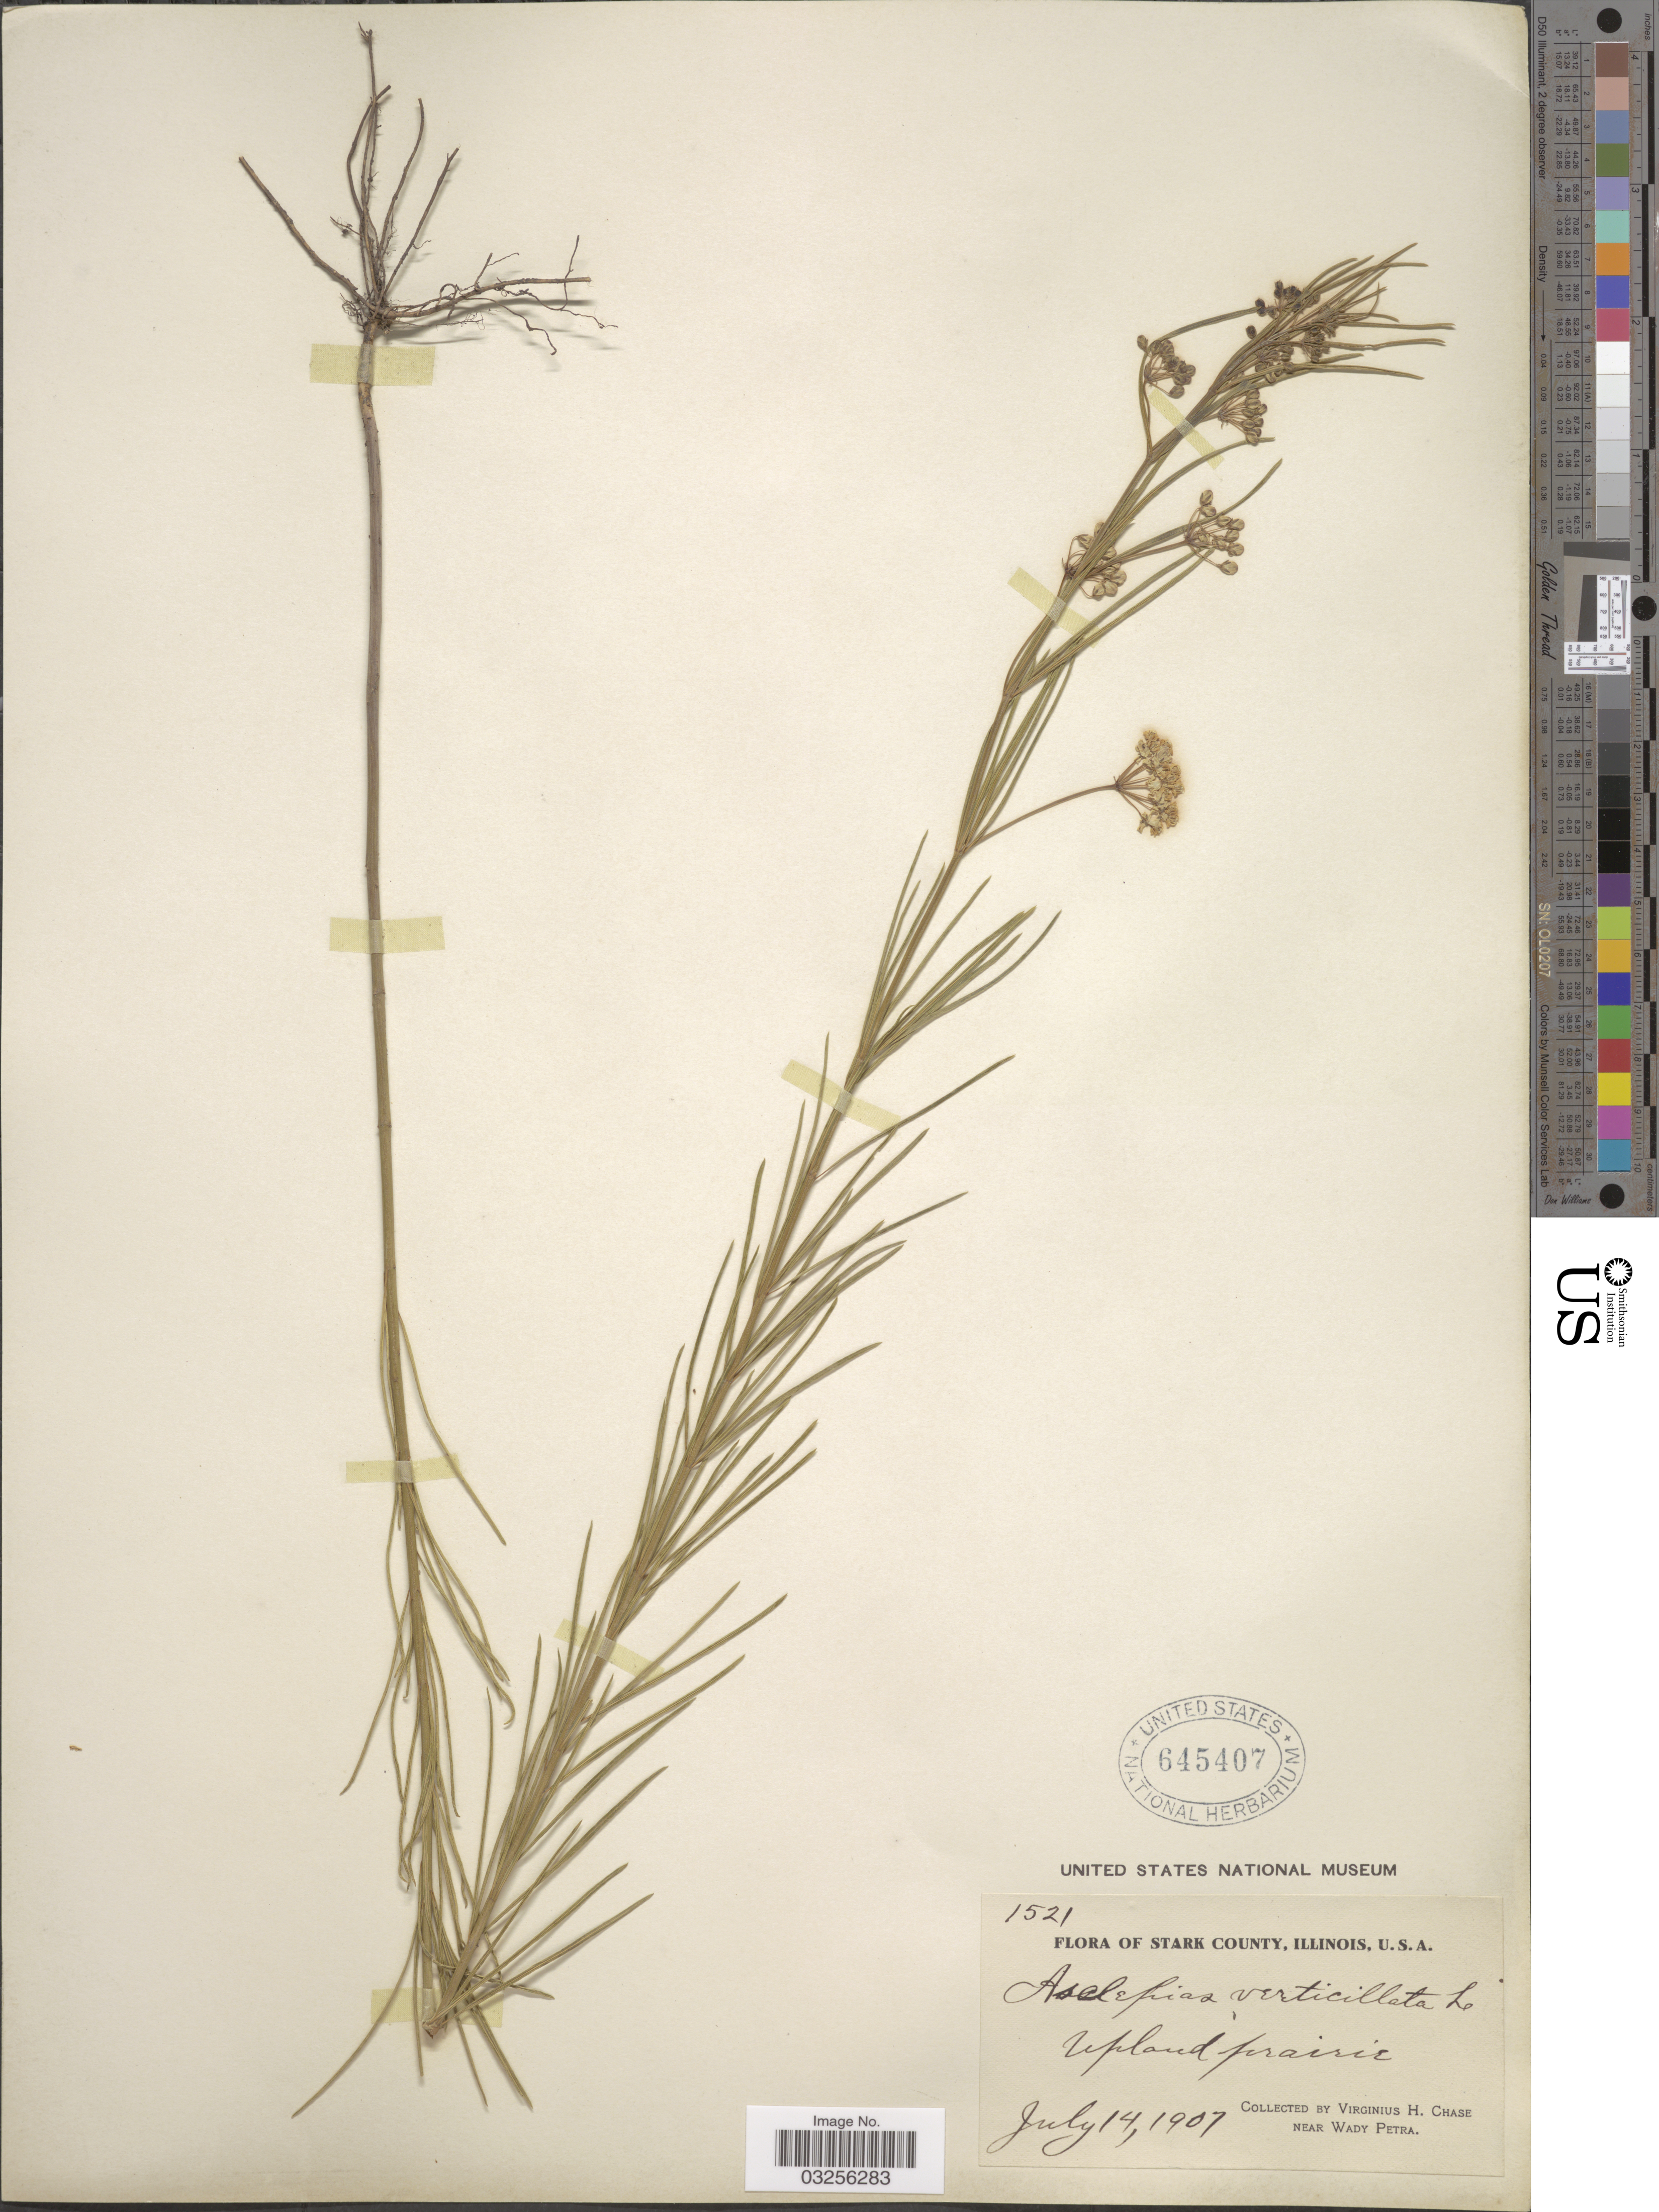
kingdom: Plantae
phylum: Tracheophyta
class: Magnoliopsida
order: Gentianales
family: Apocynaceae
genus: Asclepias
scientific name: Asclepias verticillata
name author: L.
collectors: V. H. Chase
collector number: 1521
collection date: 1907-07-14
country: United States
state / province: Illinois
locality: Stark County. Upland prairie.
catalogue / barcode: US 645407